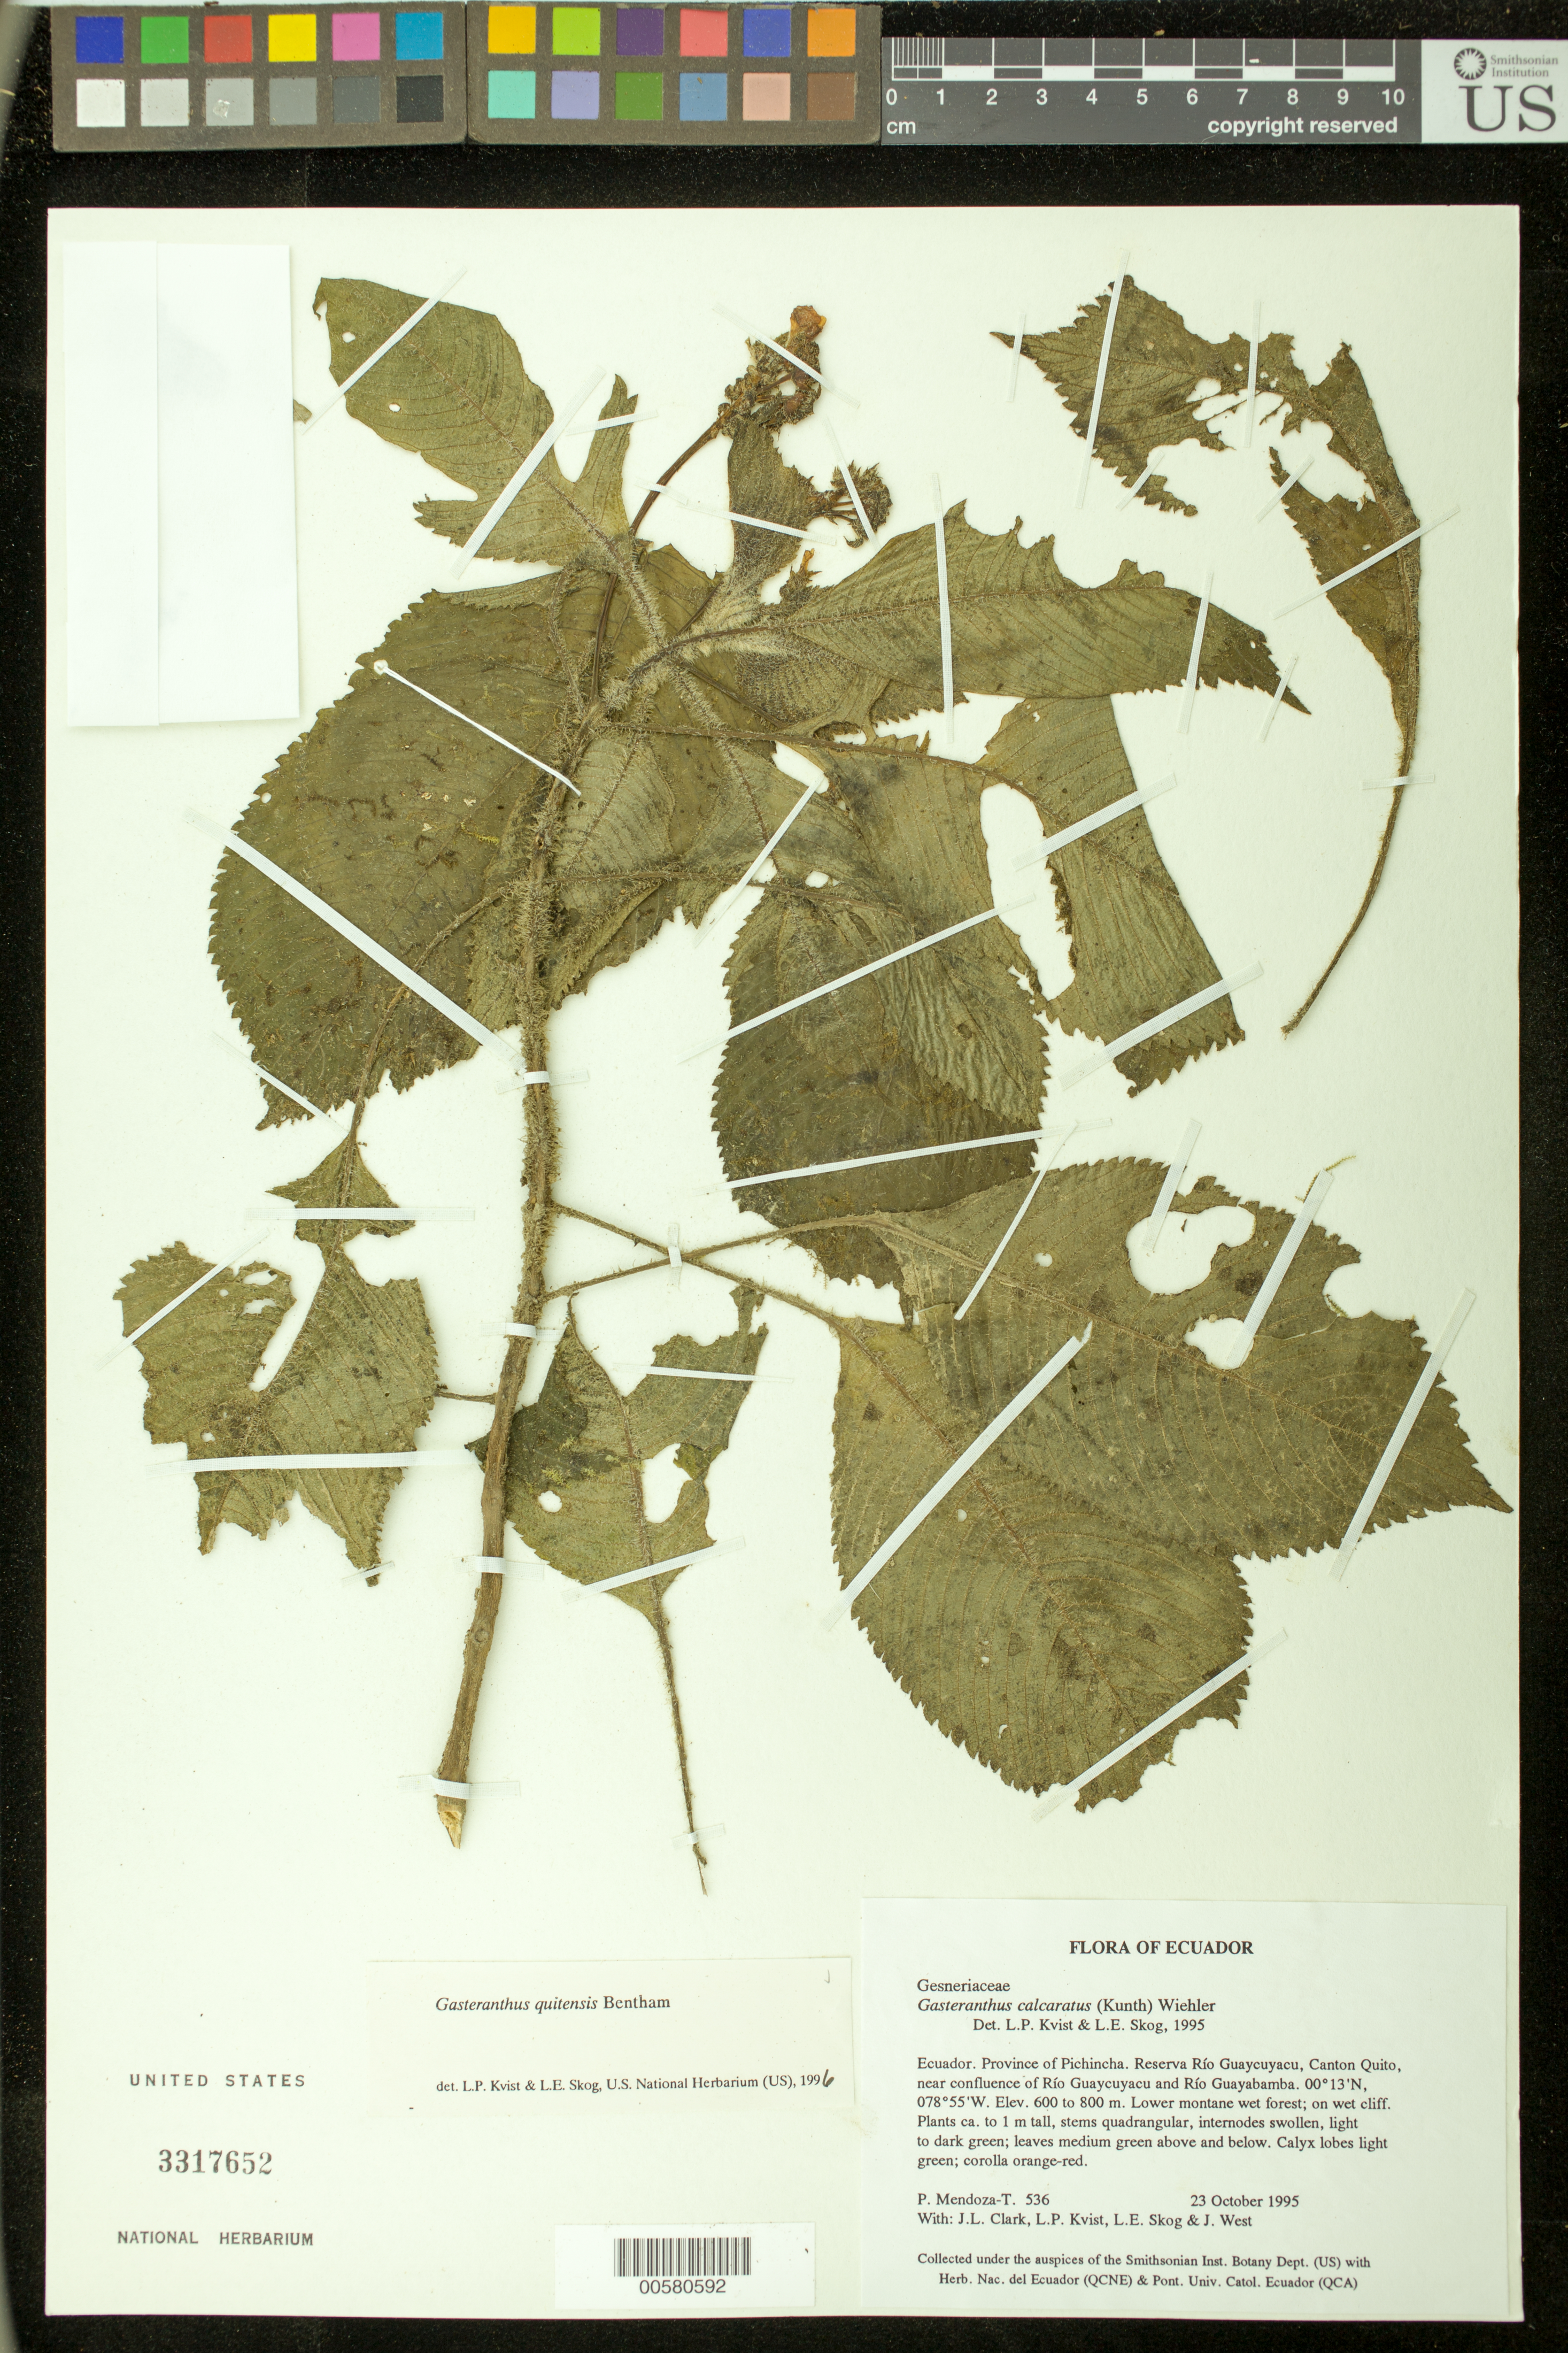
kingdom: Plantae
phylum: Tracheophyta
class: Magnoliopsida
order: Lamiales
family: Gesneriaceae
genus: Gasteranthus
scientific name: Gasteranthus quitensis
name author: Benth.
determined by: Skog, Laurence E.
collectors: P. Mendoza-T., J. L. Clark, L. P. Kvist, L. E. Skog & J. West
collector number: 536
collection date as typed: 23 Oct 1995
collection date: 1995-10-23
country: Ecuador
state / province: Pichincha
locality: Reserva Río Guaycuyacu, Canton Quito, near confluence of Río Guaycuyacu and Río Guayabamba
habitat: Lower montane wet forest; on wet cliff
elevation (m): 600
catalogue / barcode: US 3317652